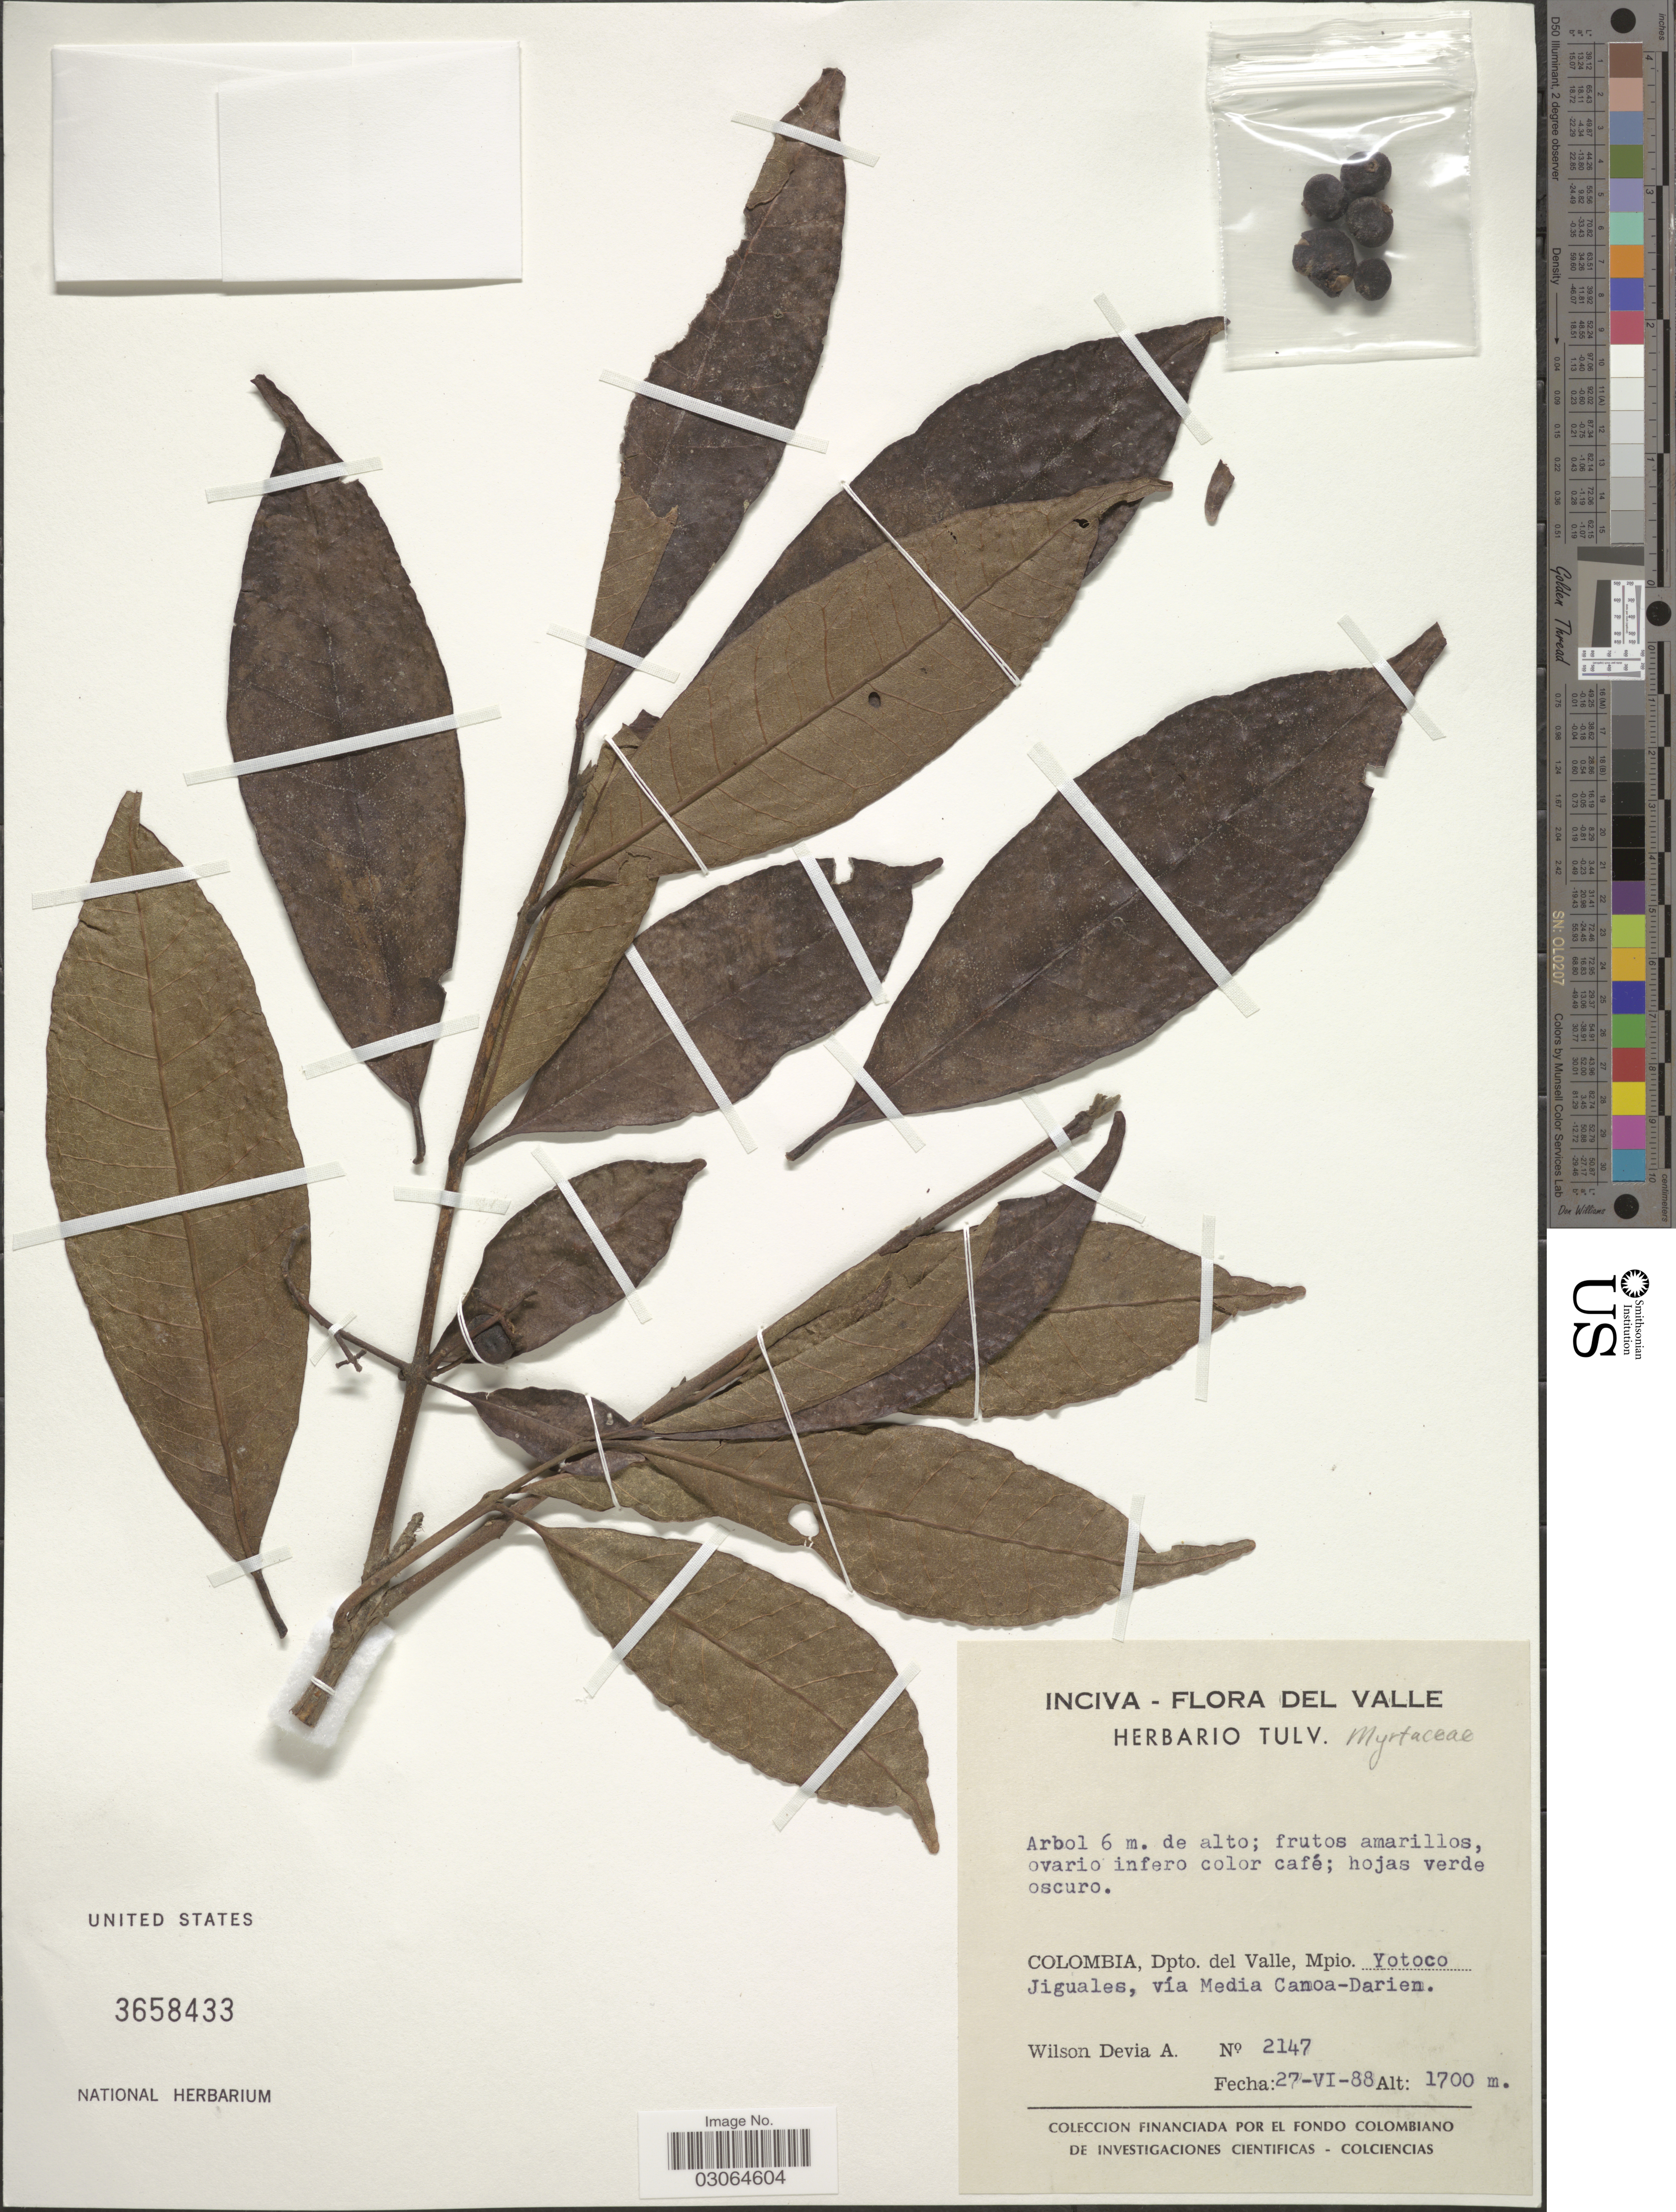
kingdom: Plantae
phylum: Tracheophyta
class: Magnoliopsida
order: Myrtales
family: Myrtaceae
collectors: W. Devia A.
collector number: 2147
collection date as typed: Transcribed d/m/y: 27/6/88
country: Colombia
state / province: Valle del Cauca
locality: Dpto. del Valle, Mpio. Yotoco, Jiguales, vía Media Canoa-Darien.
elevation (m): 1700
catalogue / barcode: US 3658433